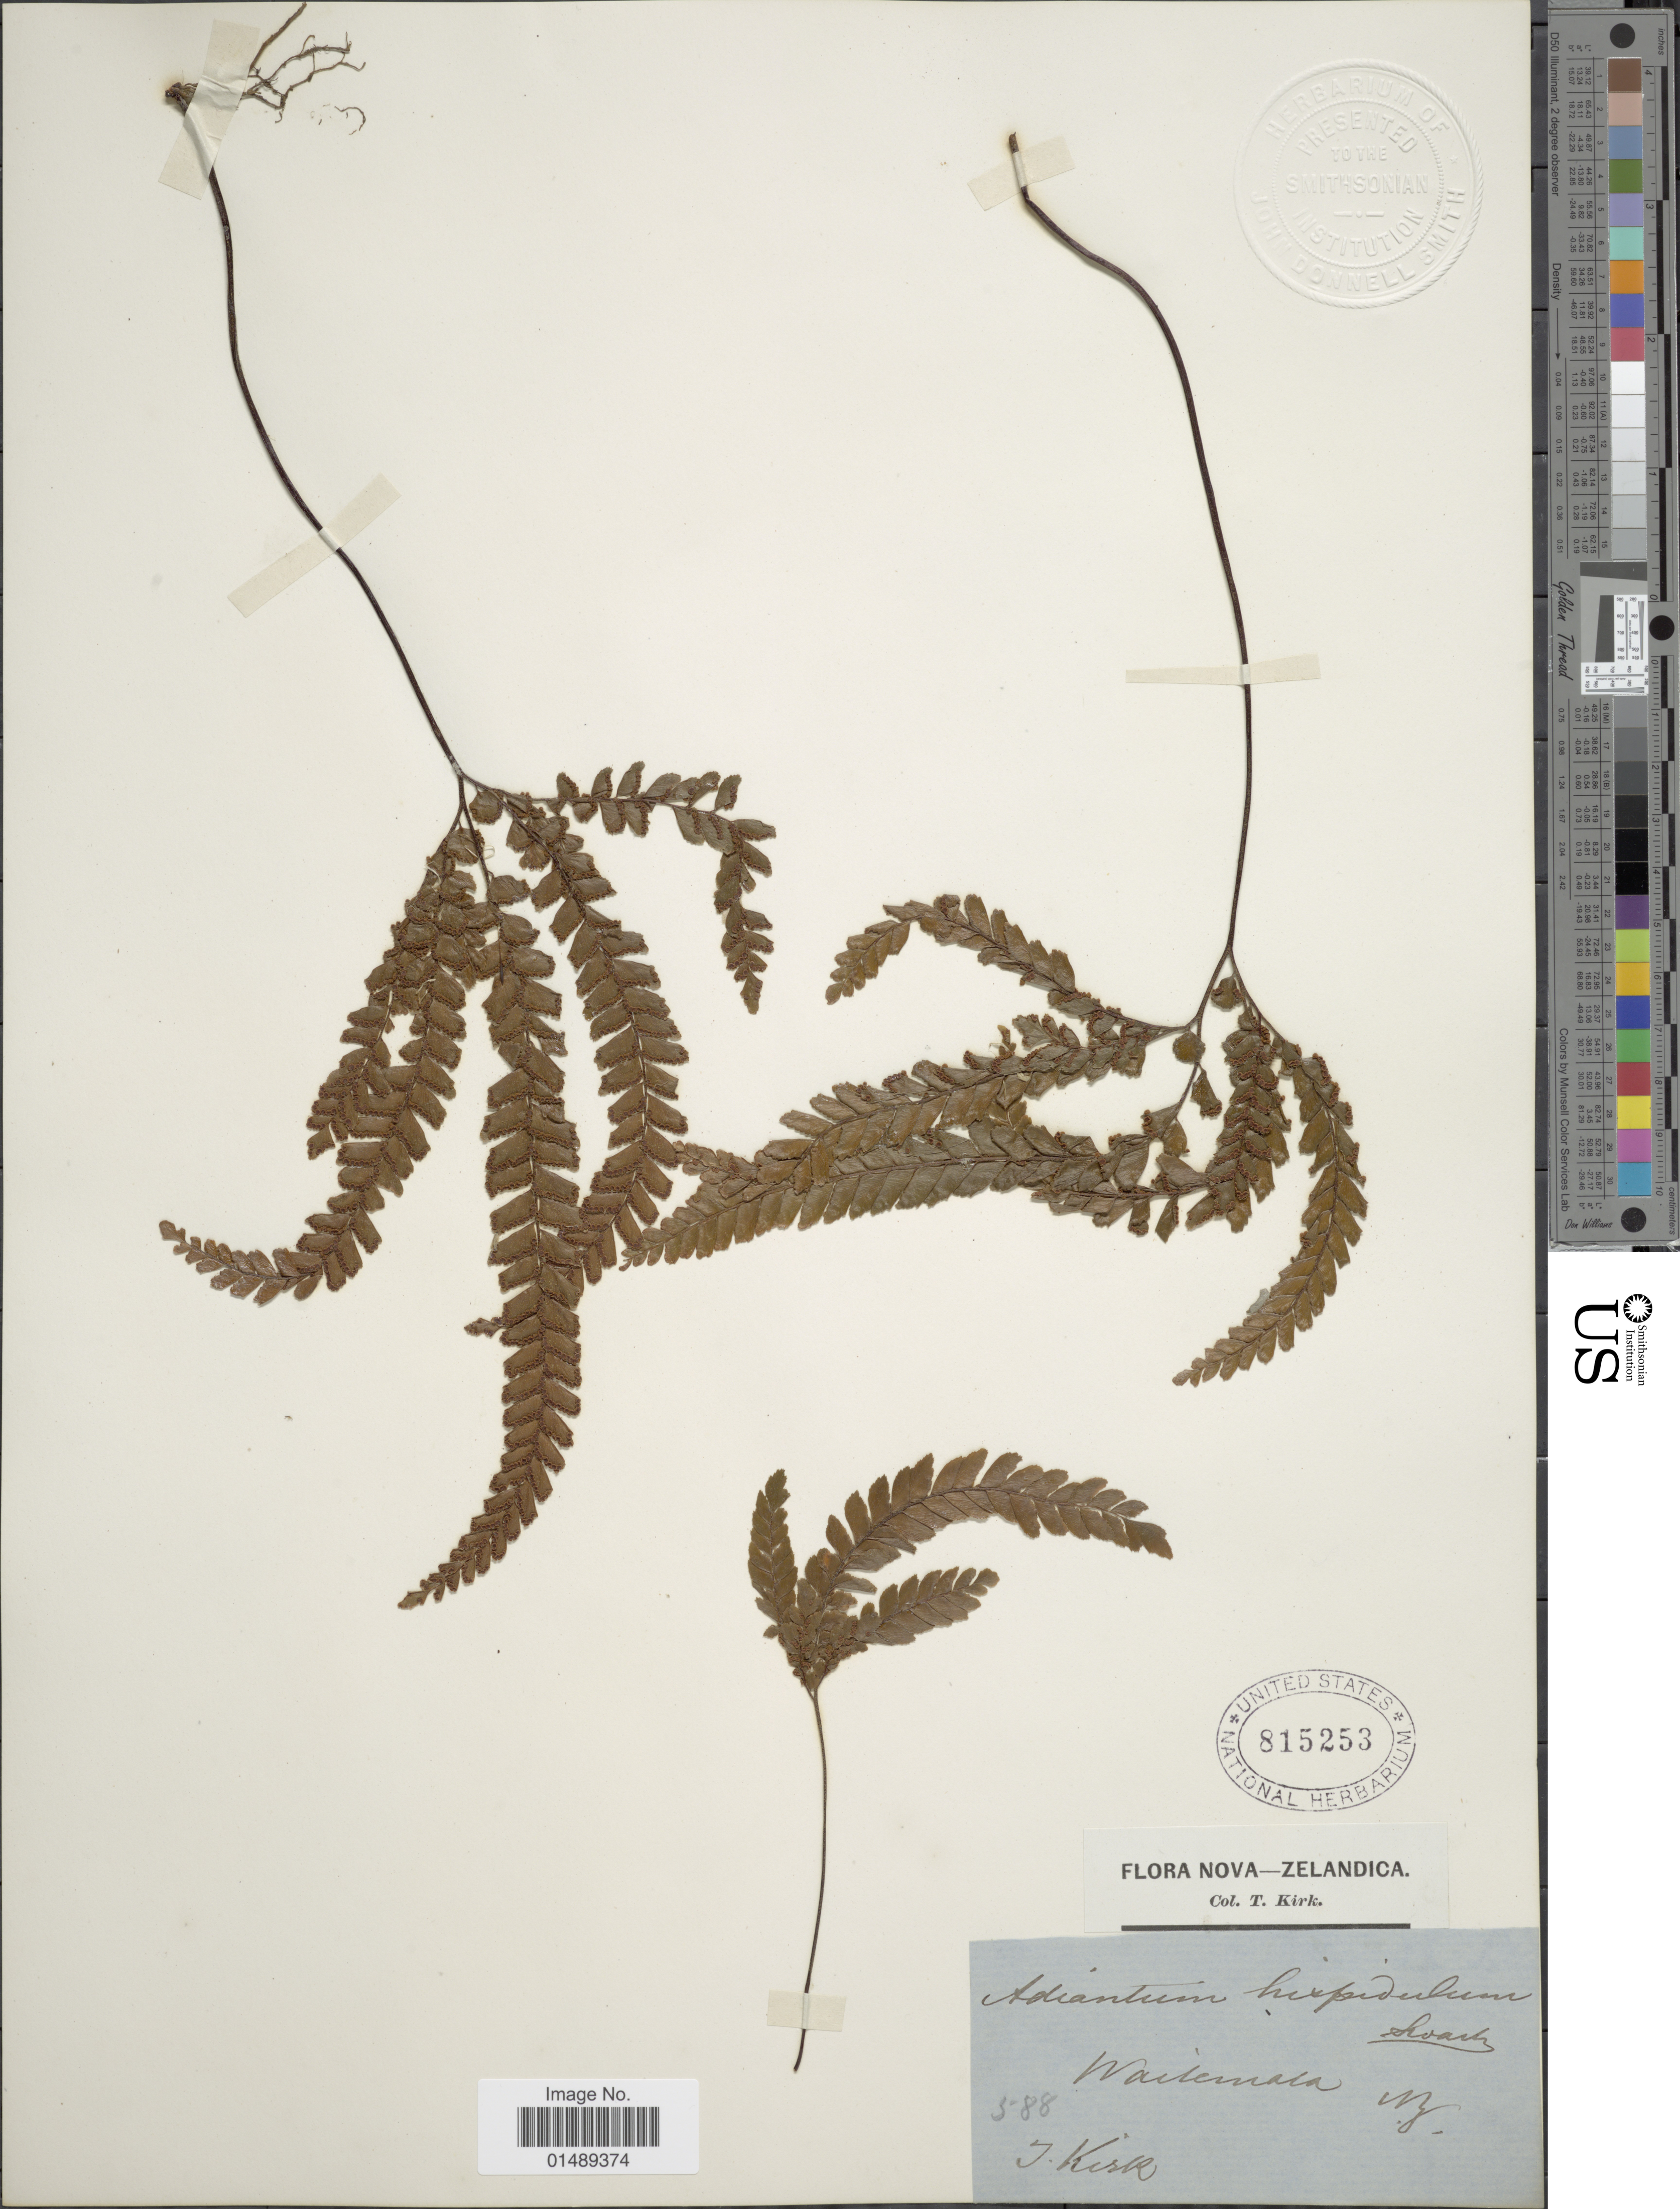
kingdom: Plantae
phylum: Tracheophyta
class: Polypodiopsida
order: Polypodiales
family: Pteridaceae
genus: Adiantum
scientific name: Adiantum hispidulum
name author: Sw.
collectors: T. Kirk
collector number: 588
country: New Zealand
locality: Waitemata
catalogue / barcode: US 815253